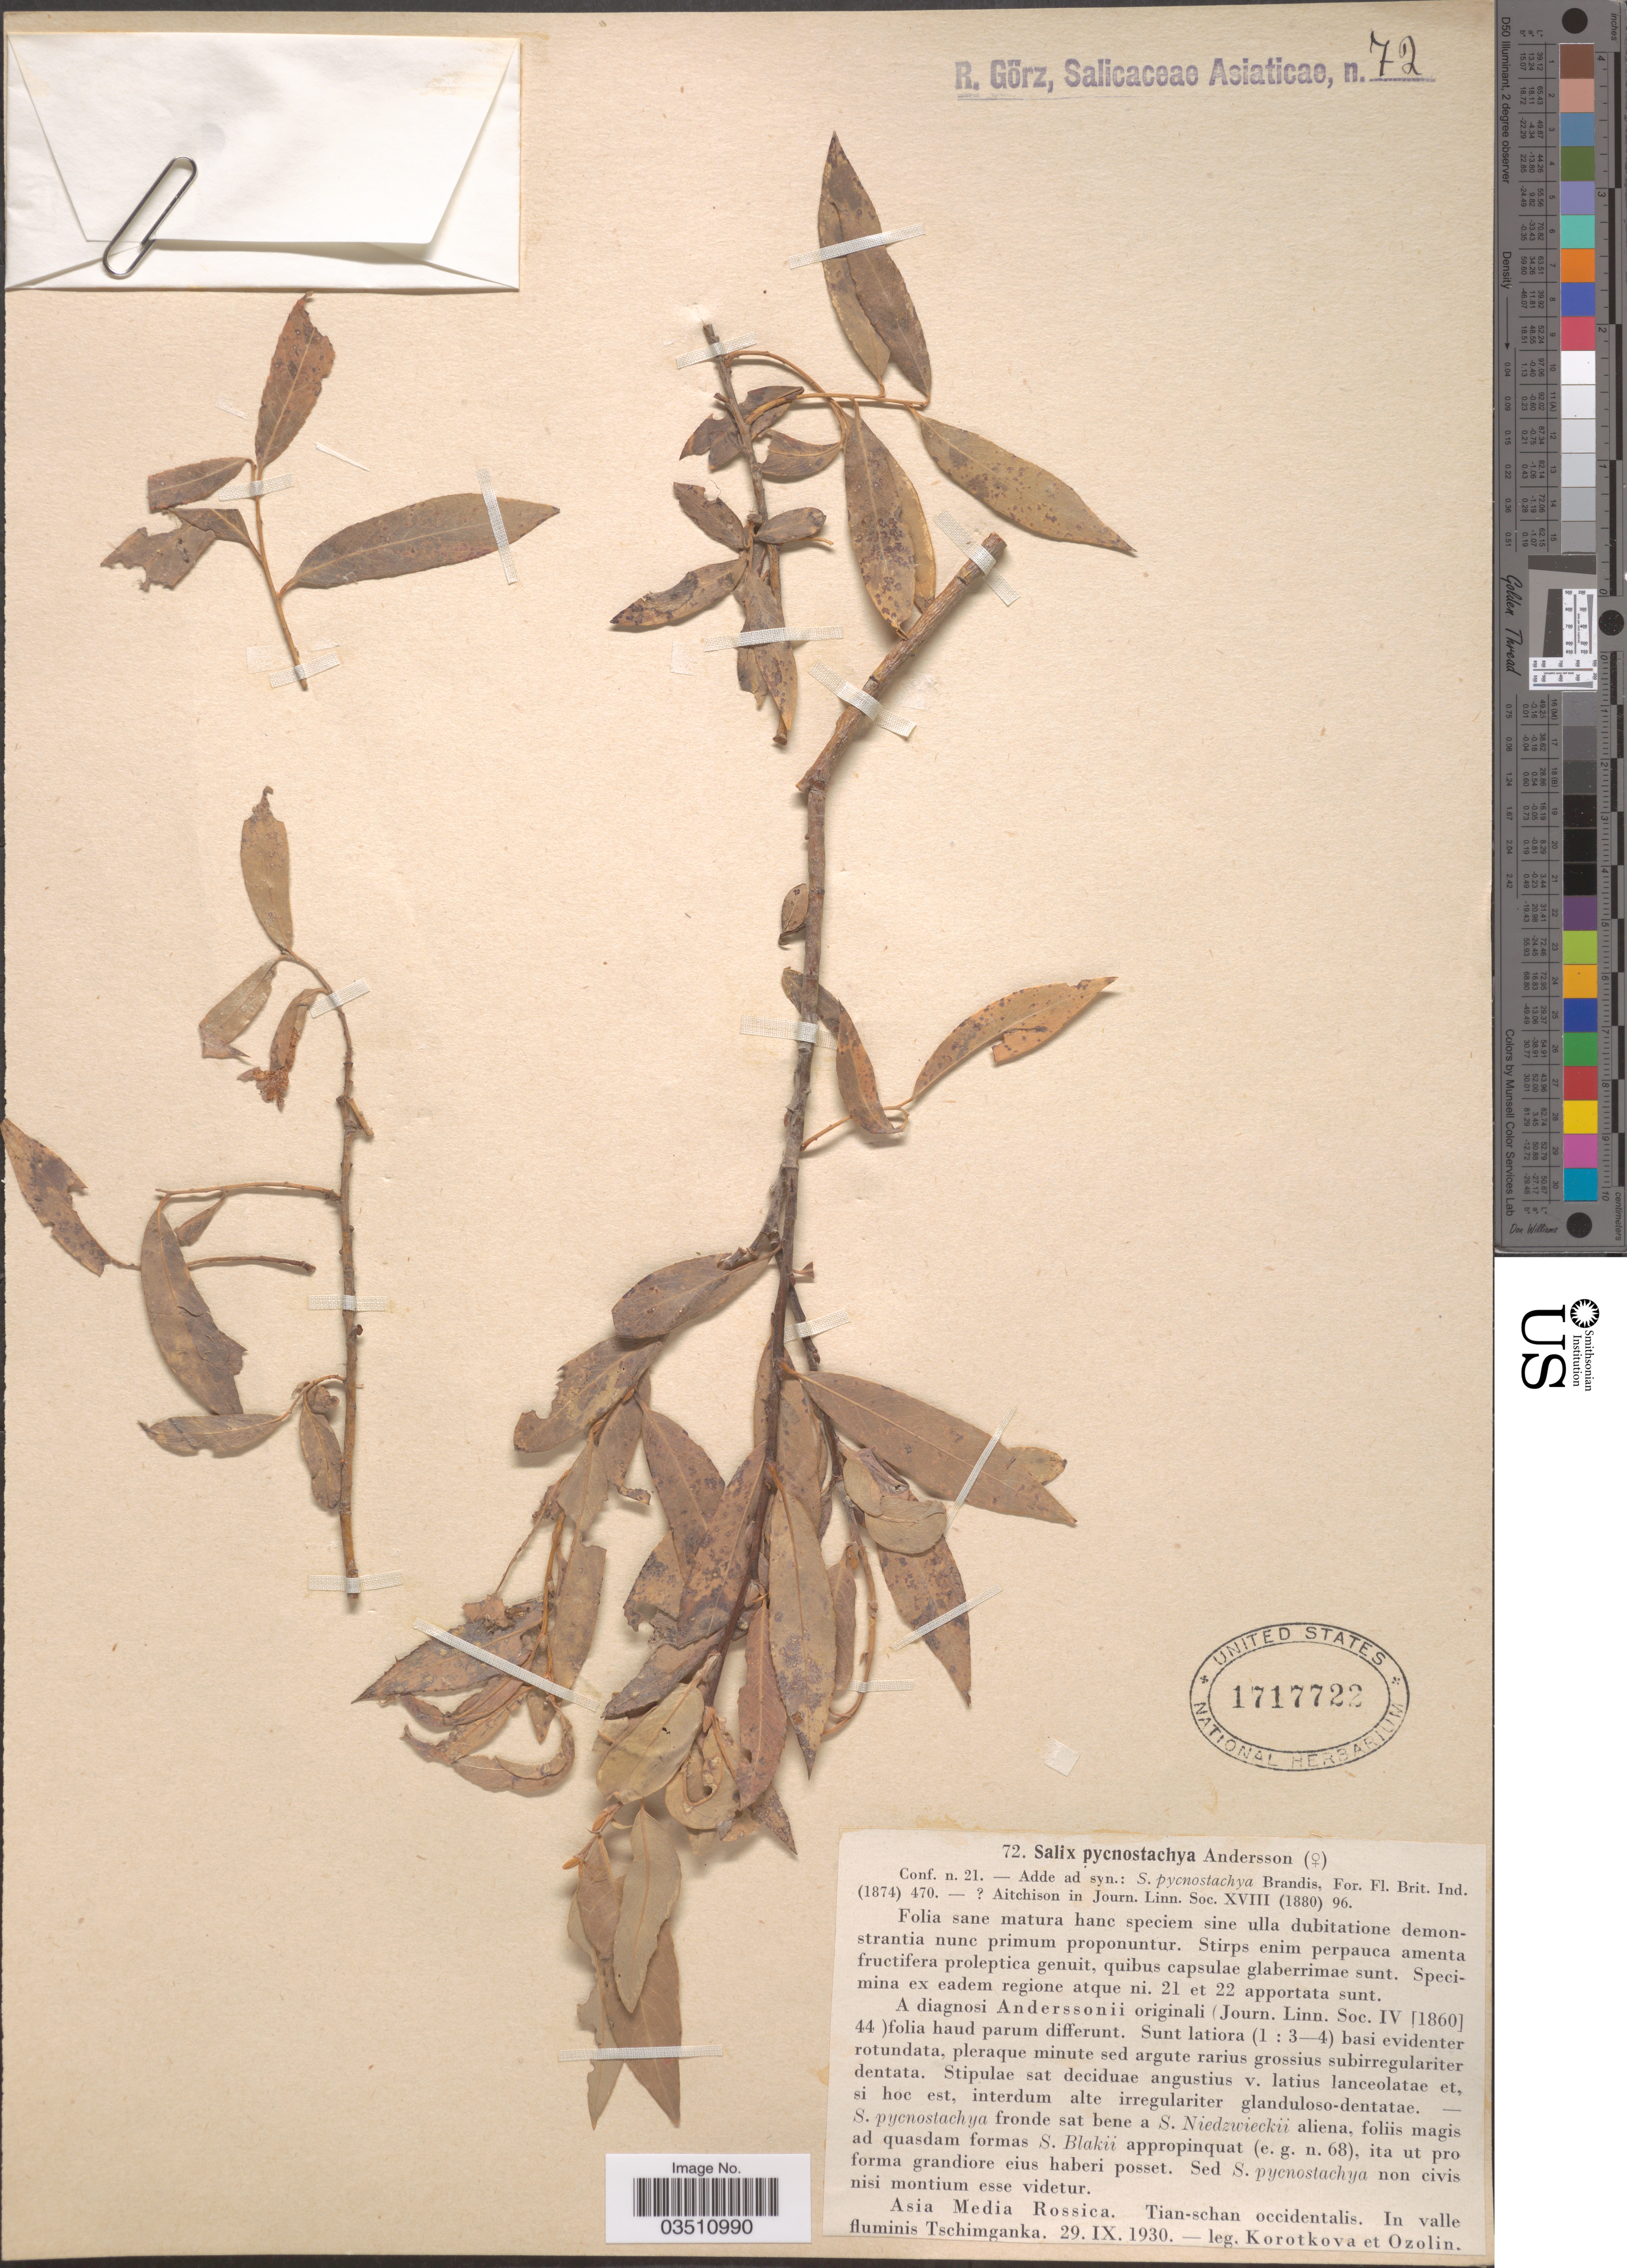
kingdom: Plantae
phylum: Tracheophyta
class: Magnoliopsida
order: Malpighiales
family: Salicaceae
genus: Salix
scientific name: Salix pycnostachya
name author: Andersson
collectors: Korotkova & Ozolin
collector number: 72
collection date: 1930-09-29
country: Uzbekistan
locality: Asia Media Rossica. Tian-schan occidentalis. In valle fluminis Tschimganka.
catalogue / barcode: US 1717722